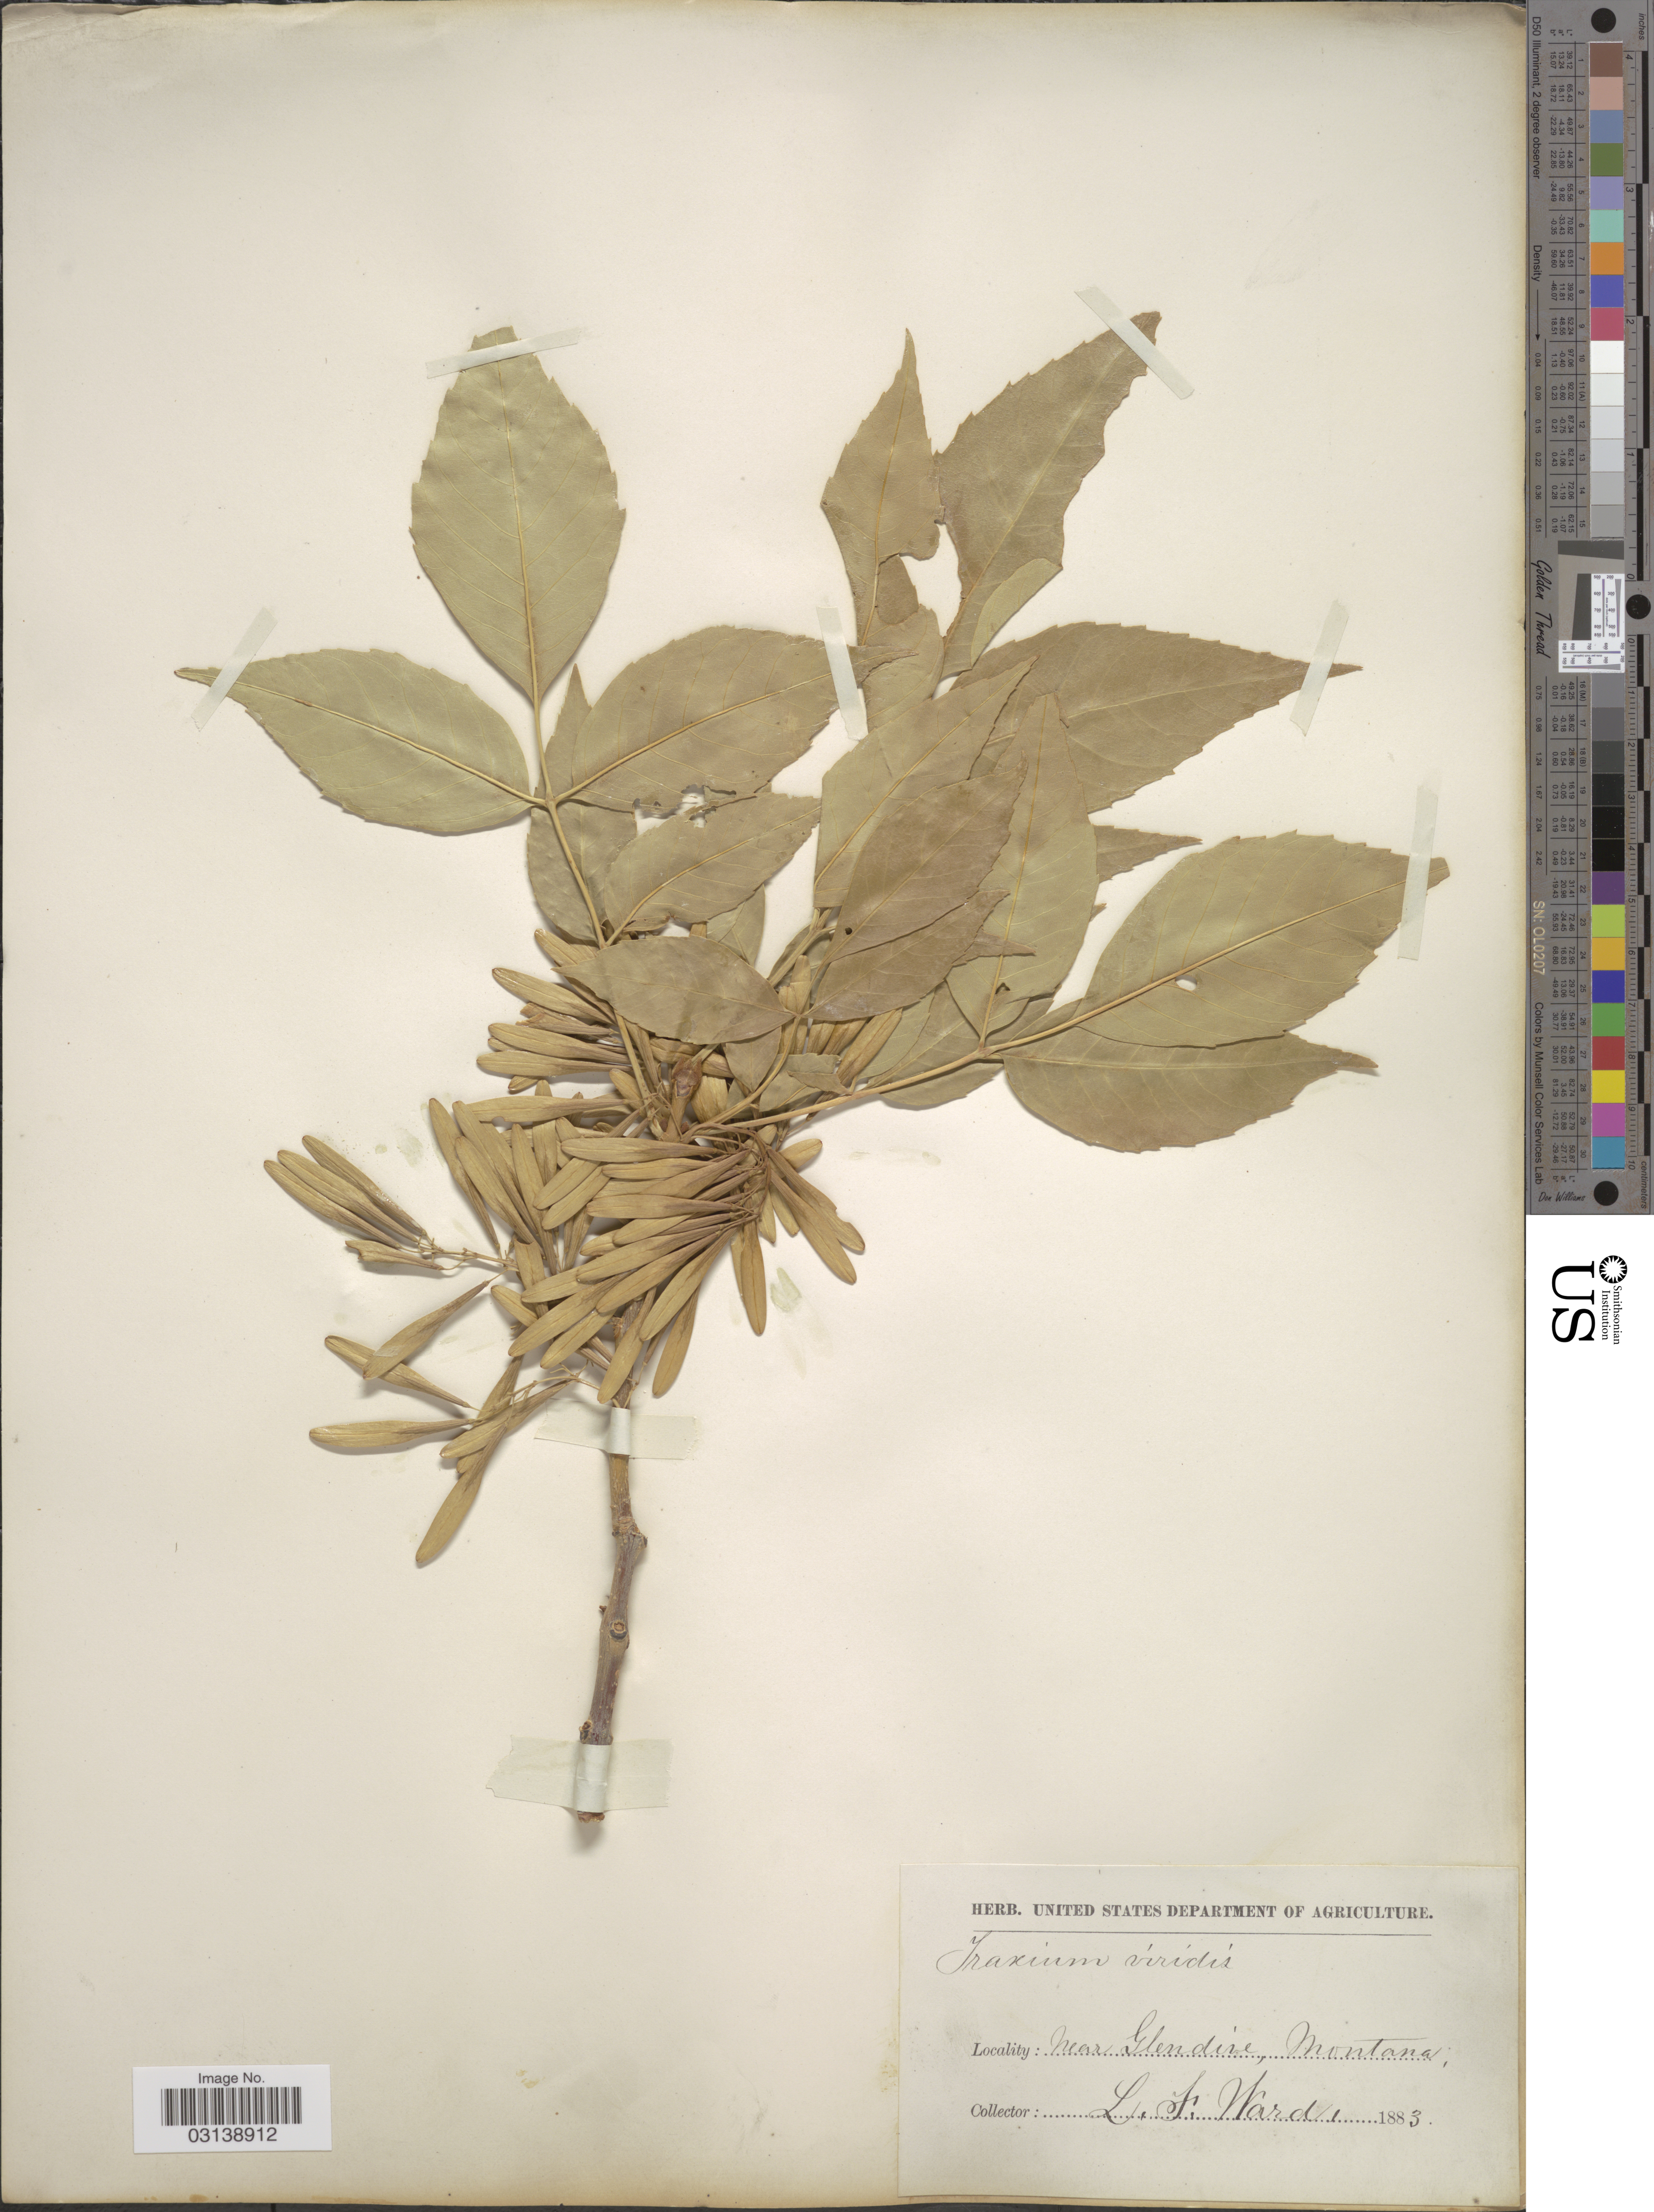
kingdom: Plantae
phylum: Tracheophyta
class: Magnoliopsida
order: Lamiales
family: Oleaceae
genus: Fraxinus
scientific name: Fraxinus pennsylvanica var. campestris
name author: (Britton) F.C. Gates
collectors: L. Ward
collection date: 1883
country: United States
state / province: Montana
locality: Near Glendive.